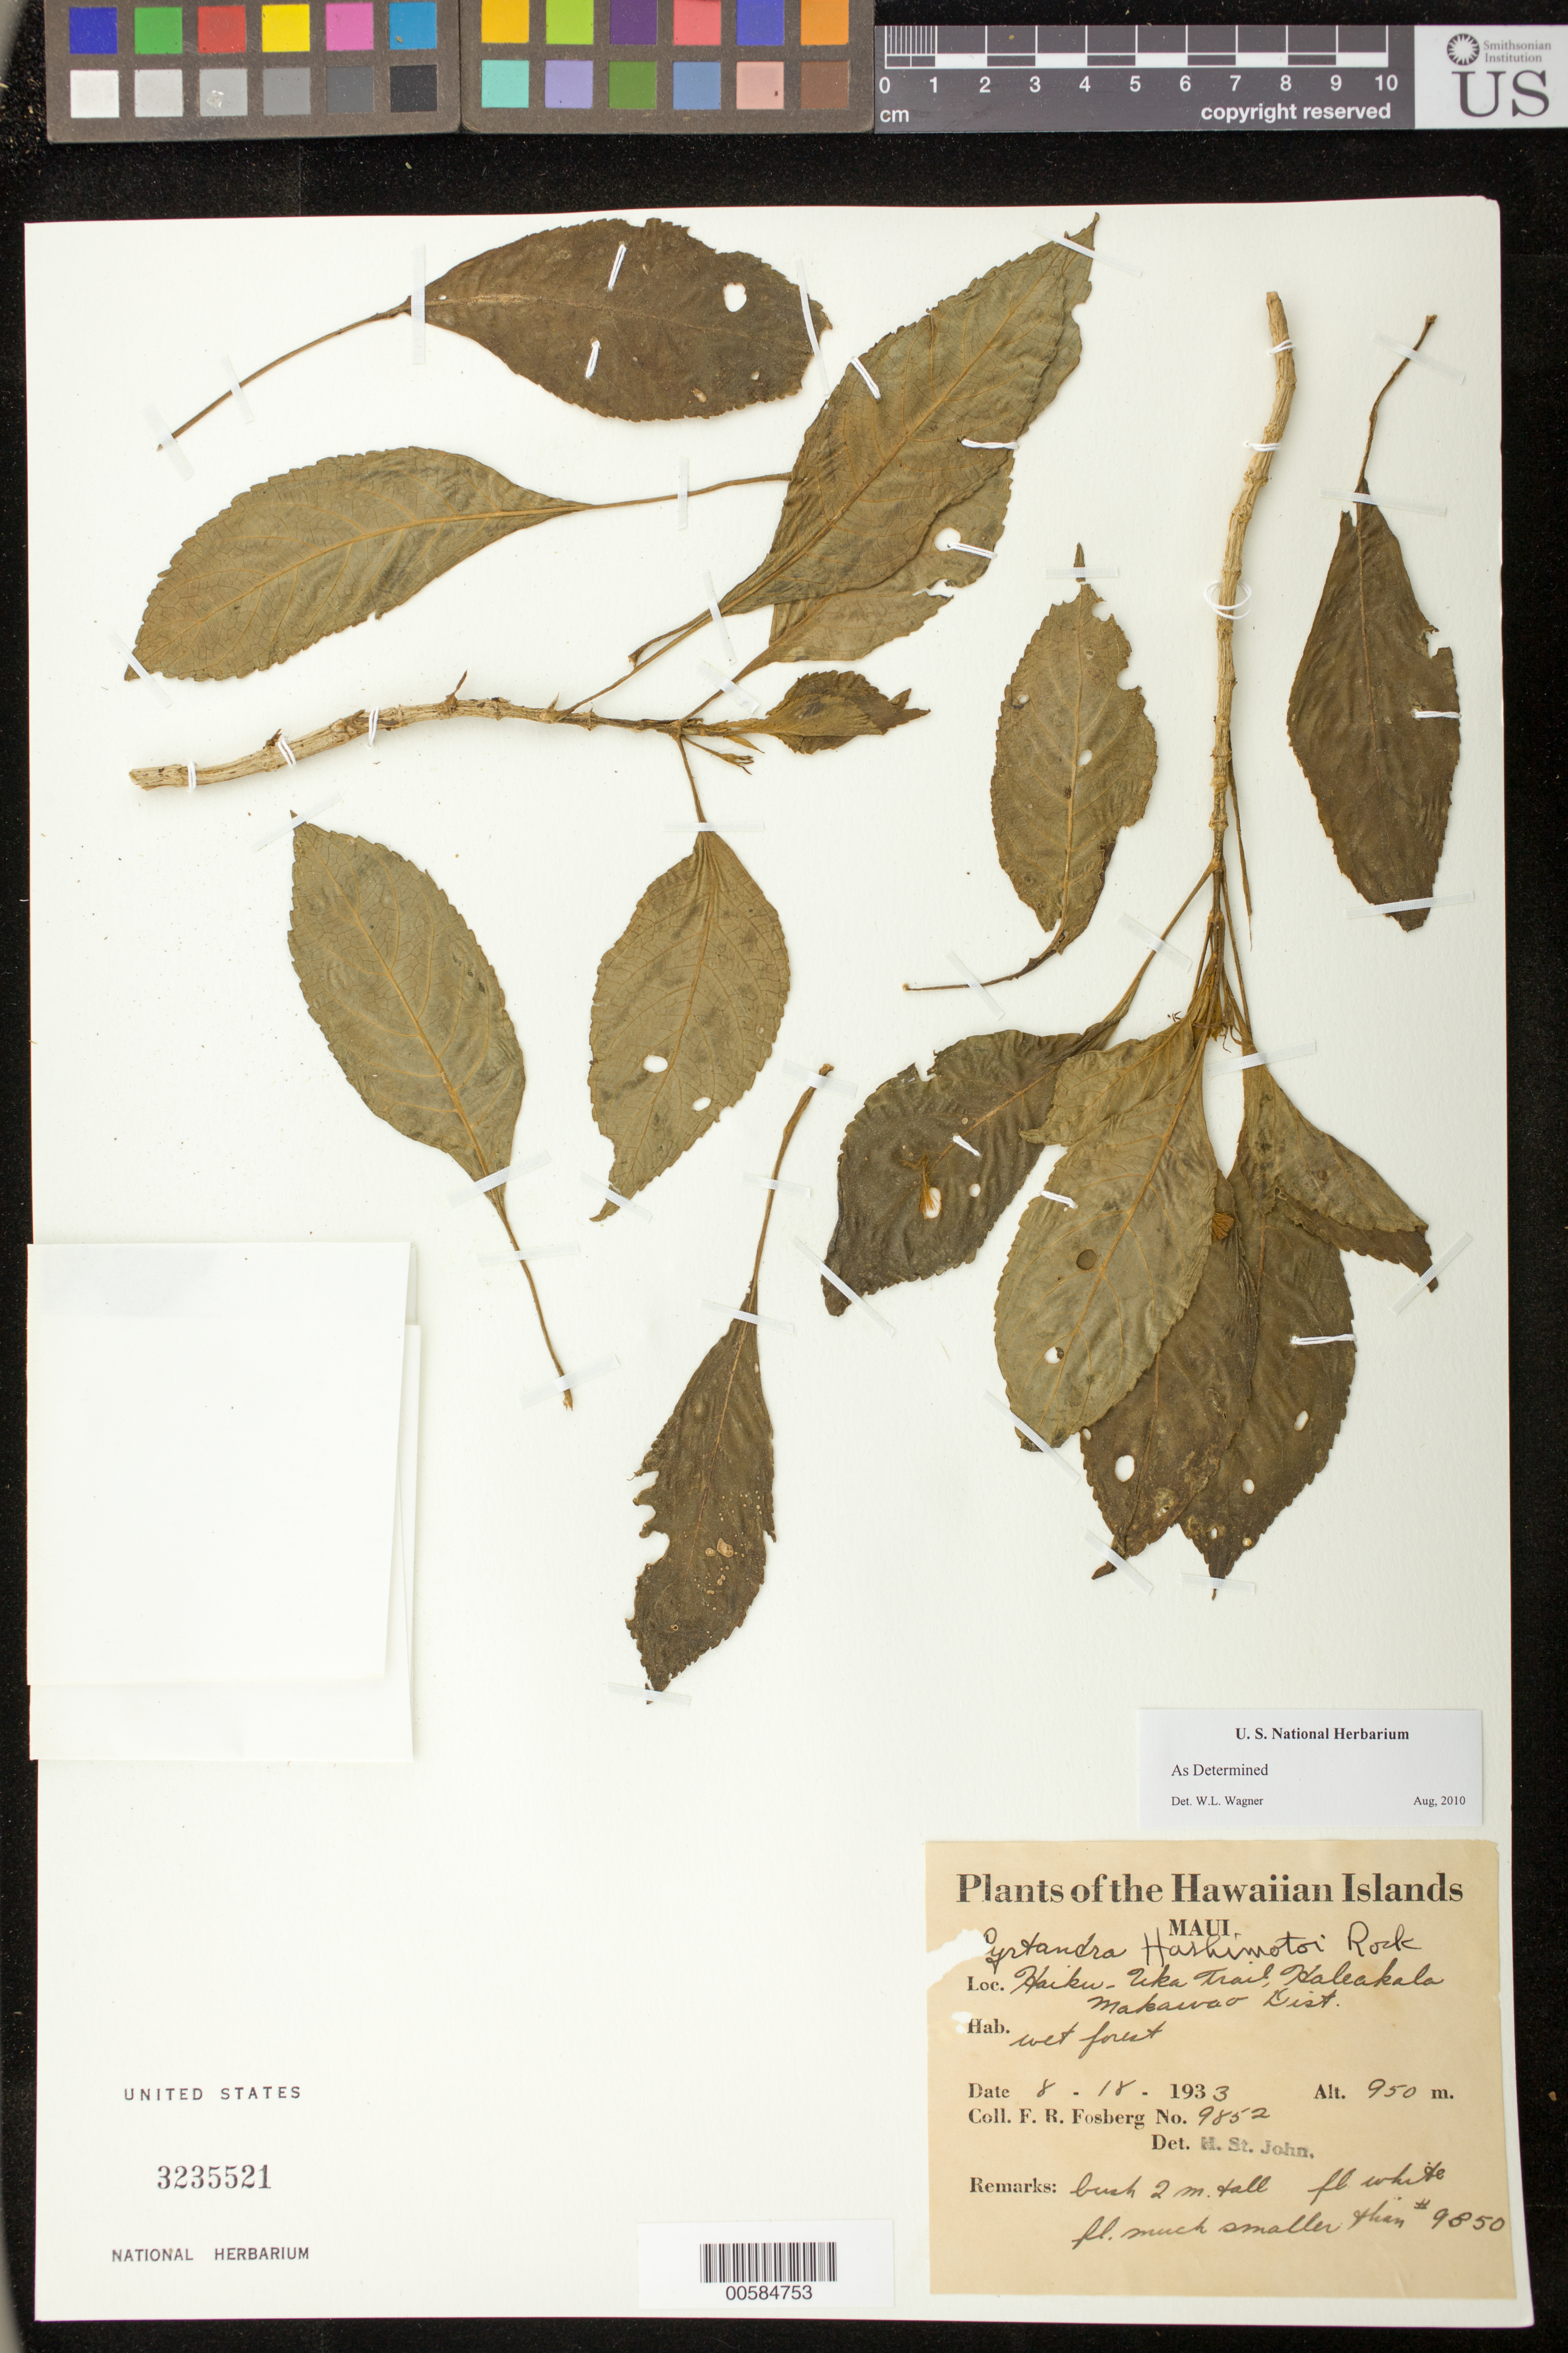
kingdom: Plantae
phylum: Tracheophyta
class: Magnoliopsida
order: Lamiales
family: Gesneriaceae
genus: Cyrtandra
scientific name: Cyrtandra hashimotoi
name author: Rock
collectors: F. R. Fosberg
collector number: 9852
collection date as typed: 18 Aug 1933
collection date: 1933-08-18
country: United States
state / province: Hawaii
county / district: Maui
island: Maui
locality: Haiku-Uka Trail, Haleakala Makawao Dist.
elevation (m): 950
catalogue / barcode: US 3235521